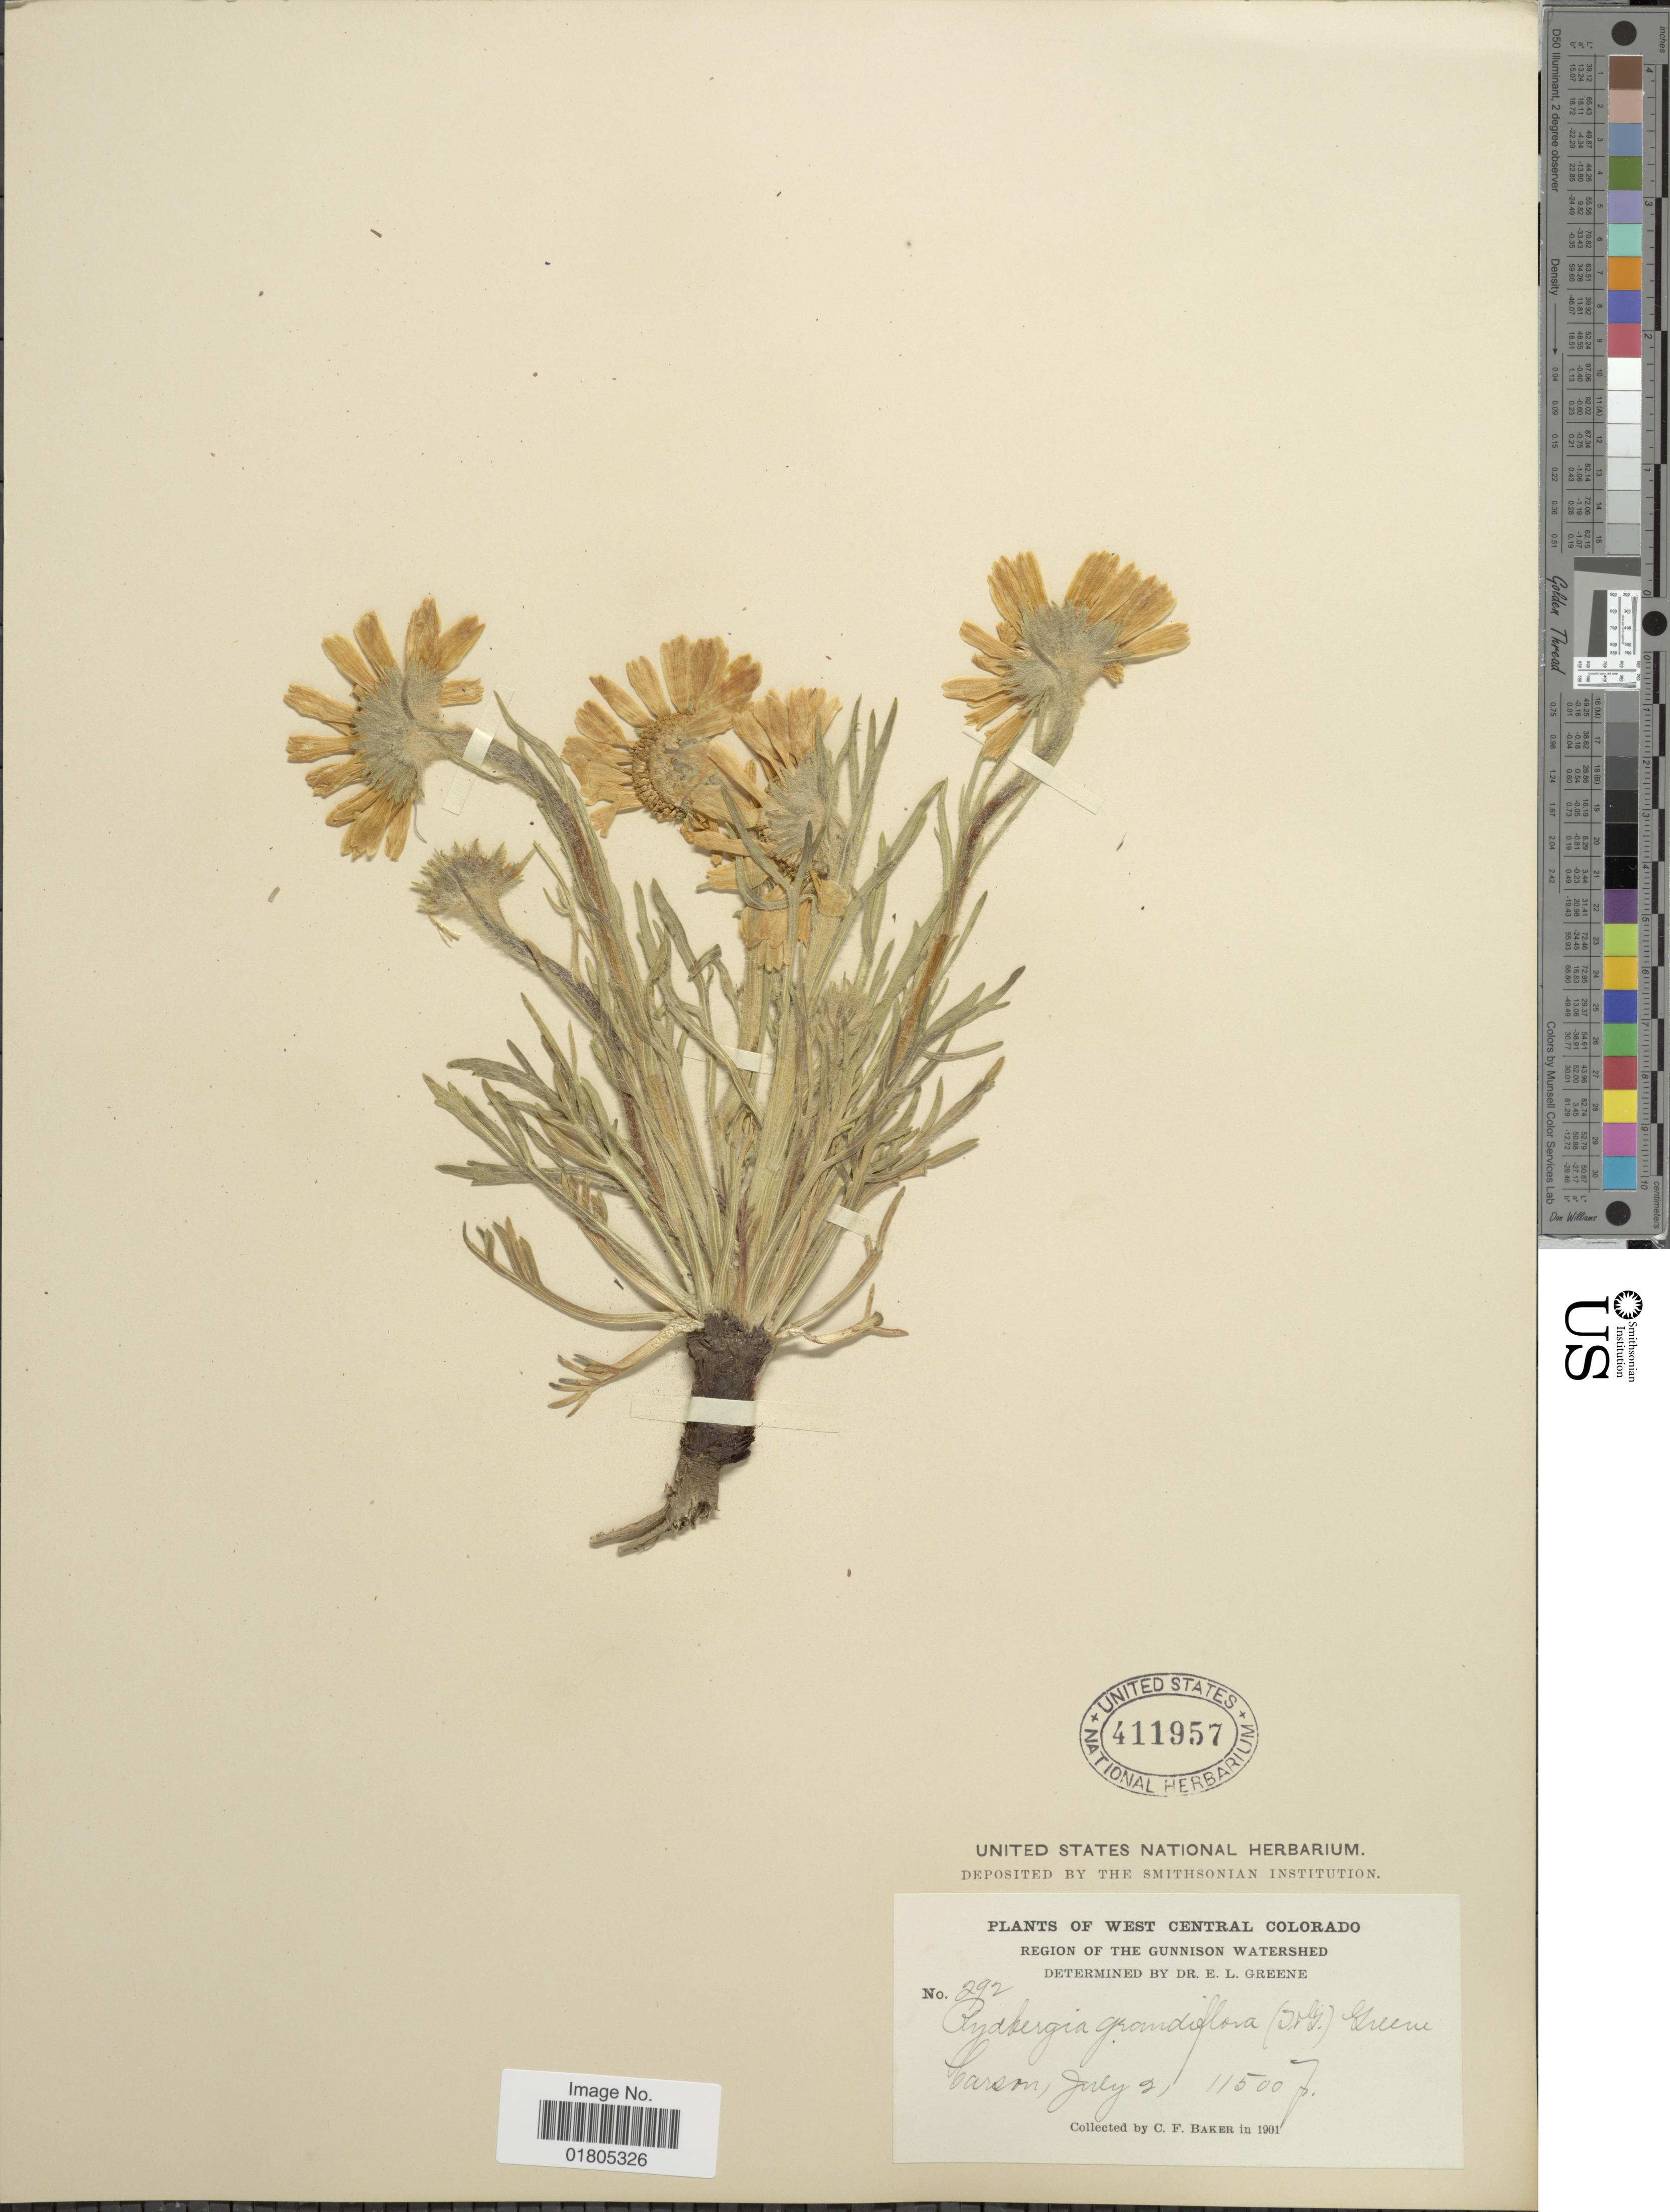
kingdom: Plantae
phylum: Tracheophyta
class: Magnoliopsida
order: Asterales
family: Asteraceae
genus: Actinea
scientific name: Actinea grandiflora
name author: (Torr. & A. Gray) Kuntze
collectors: C. F. Baker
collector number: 292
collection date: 1901-07-02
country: United States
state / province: Colorado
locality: West Central Colorado, Region of the Gunnison Watershed, Carson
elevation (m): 3505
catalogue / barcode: US 411957